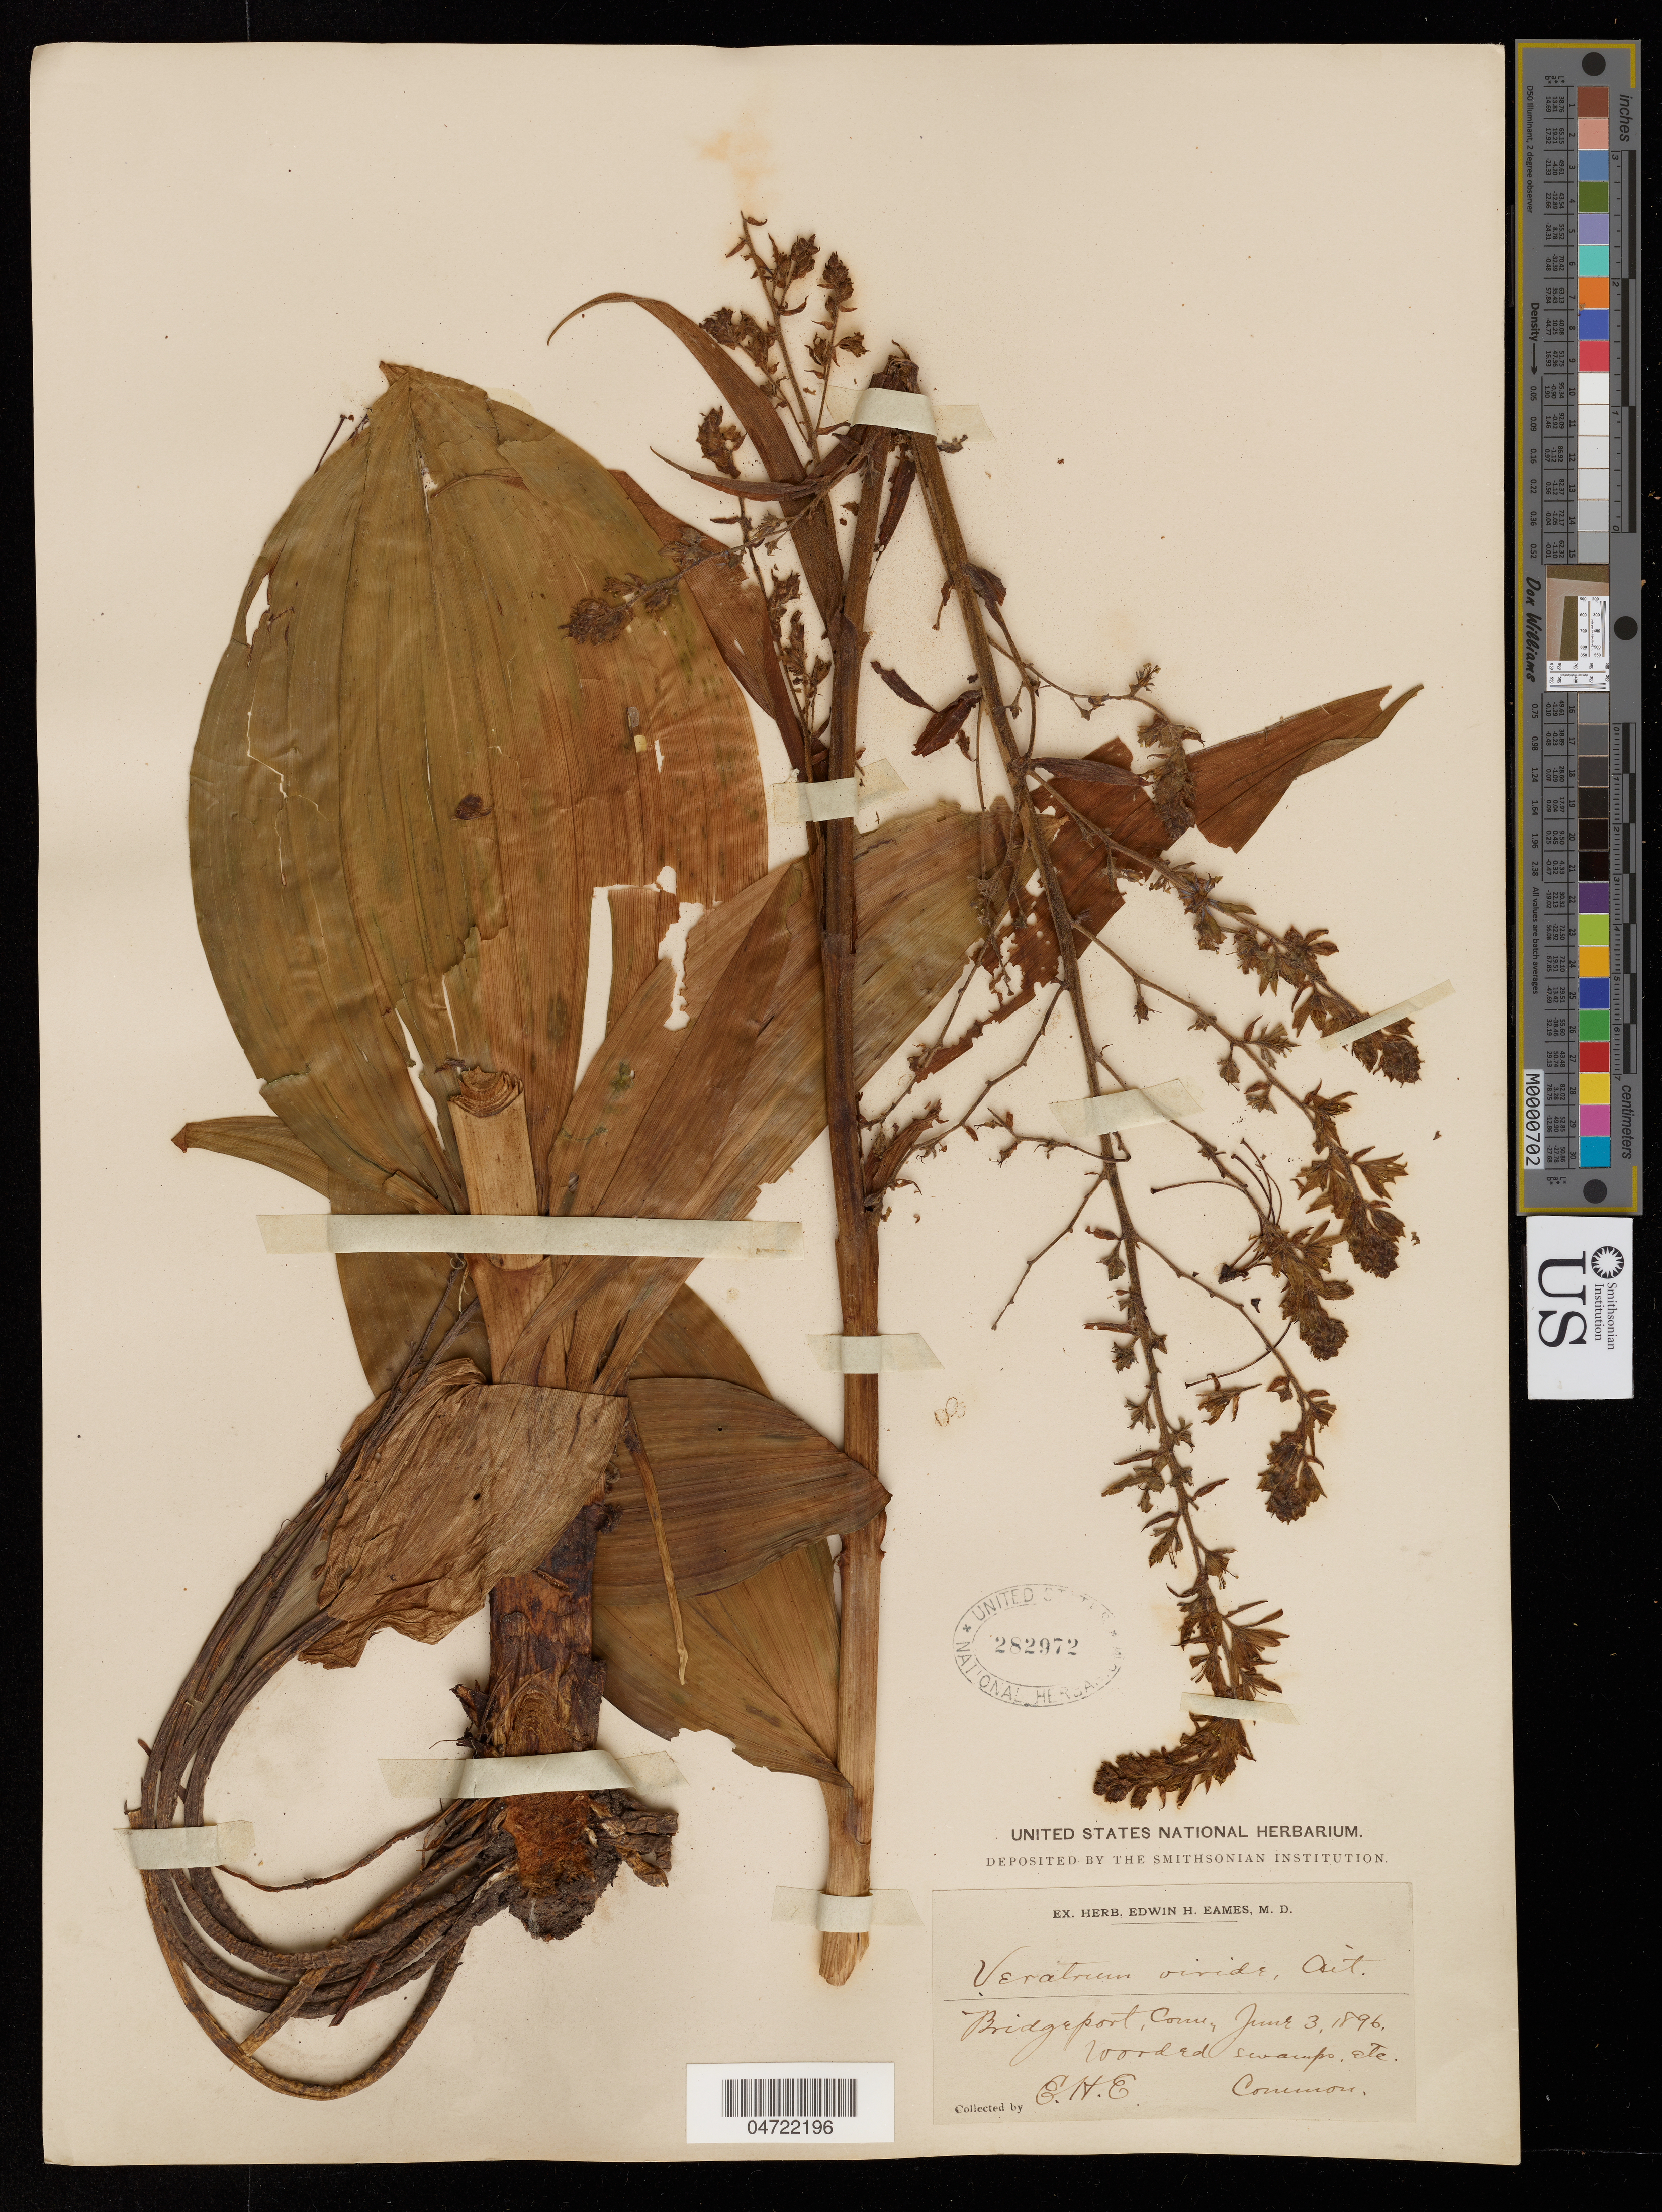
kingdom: Plantae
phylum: Tracheophyta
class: Liliopsida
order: Liliales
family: Melanthiaceae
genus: Veratrum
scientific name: Veratrum viride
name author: Aiton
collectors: E. H. Eames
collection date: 1896-06-06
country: United States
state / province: Connecticut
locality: Bridgeport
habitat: wooded swamps, etc.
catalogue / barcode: US 282972